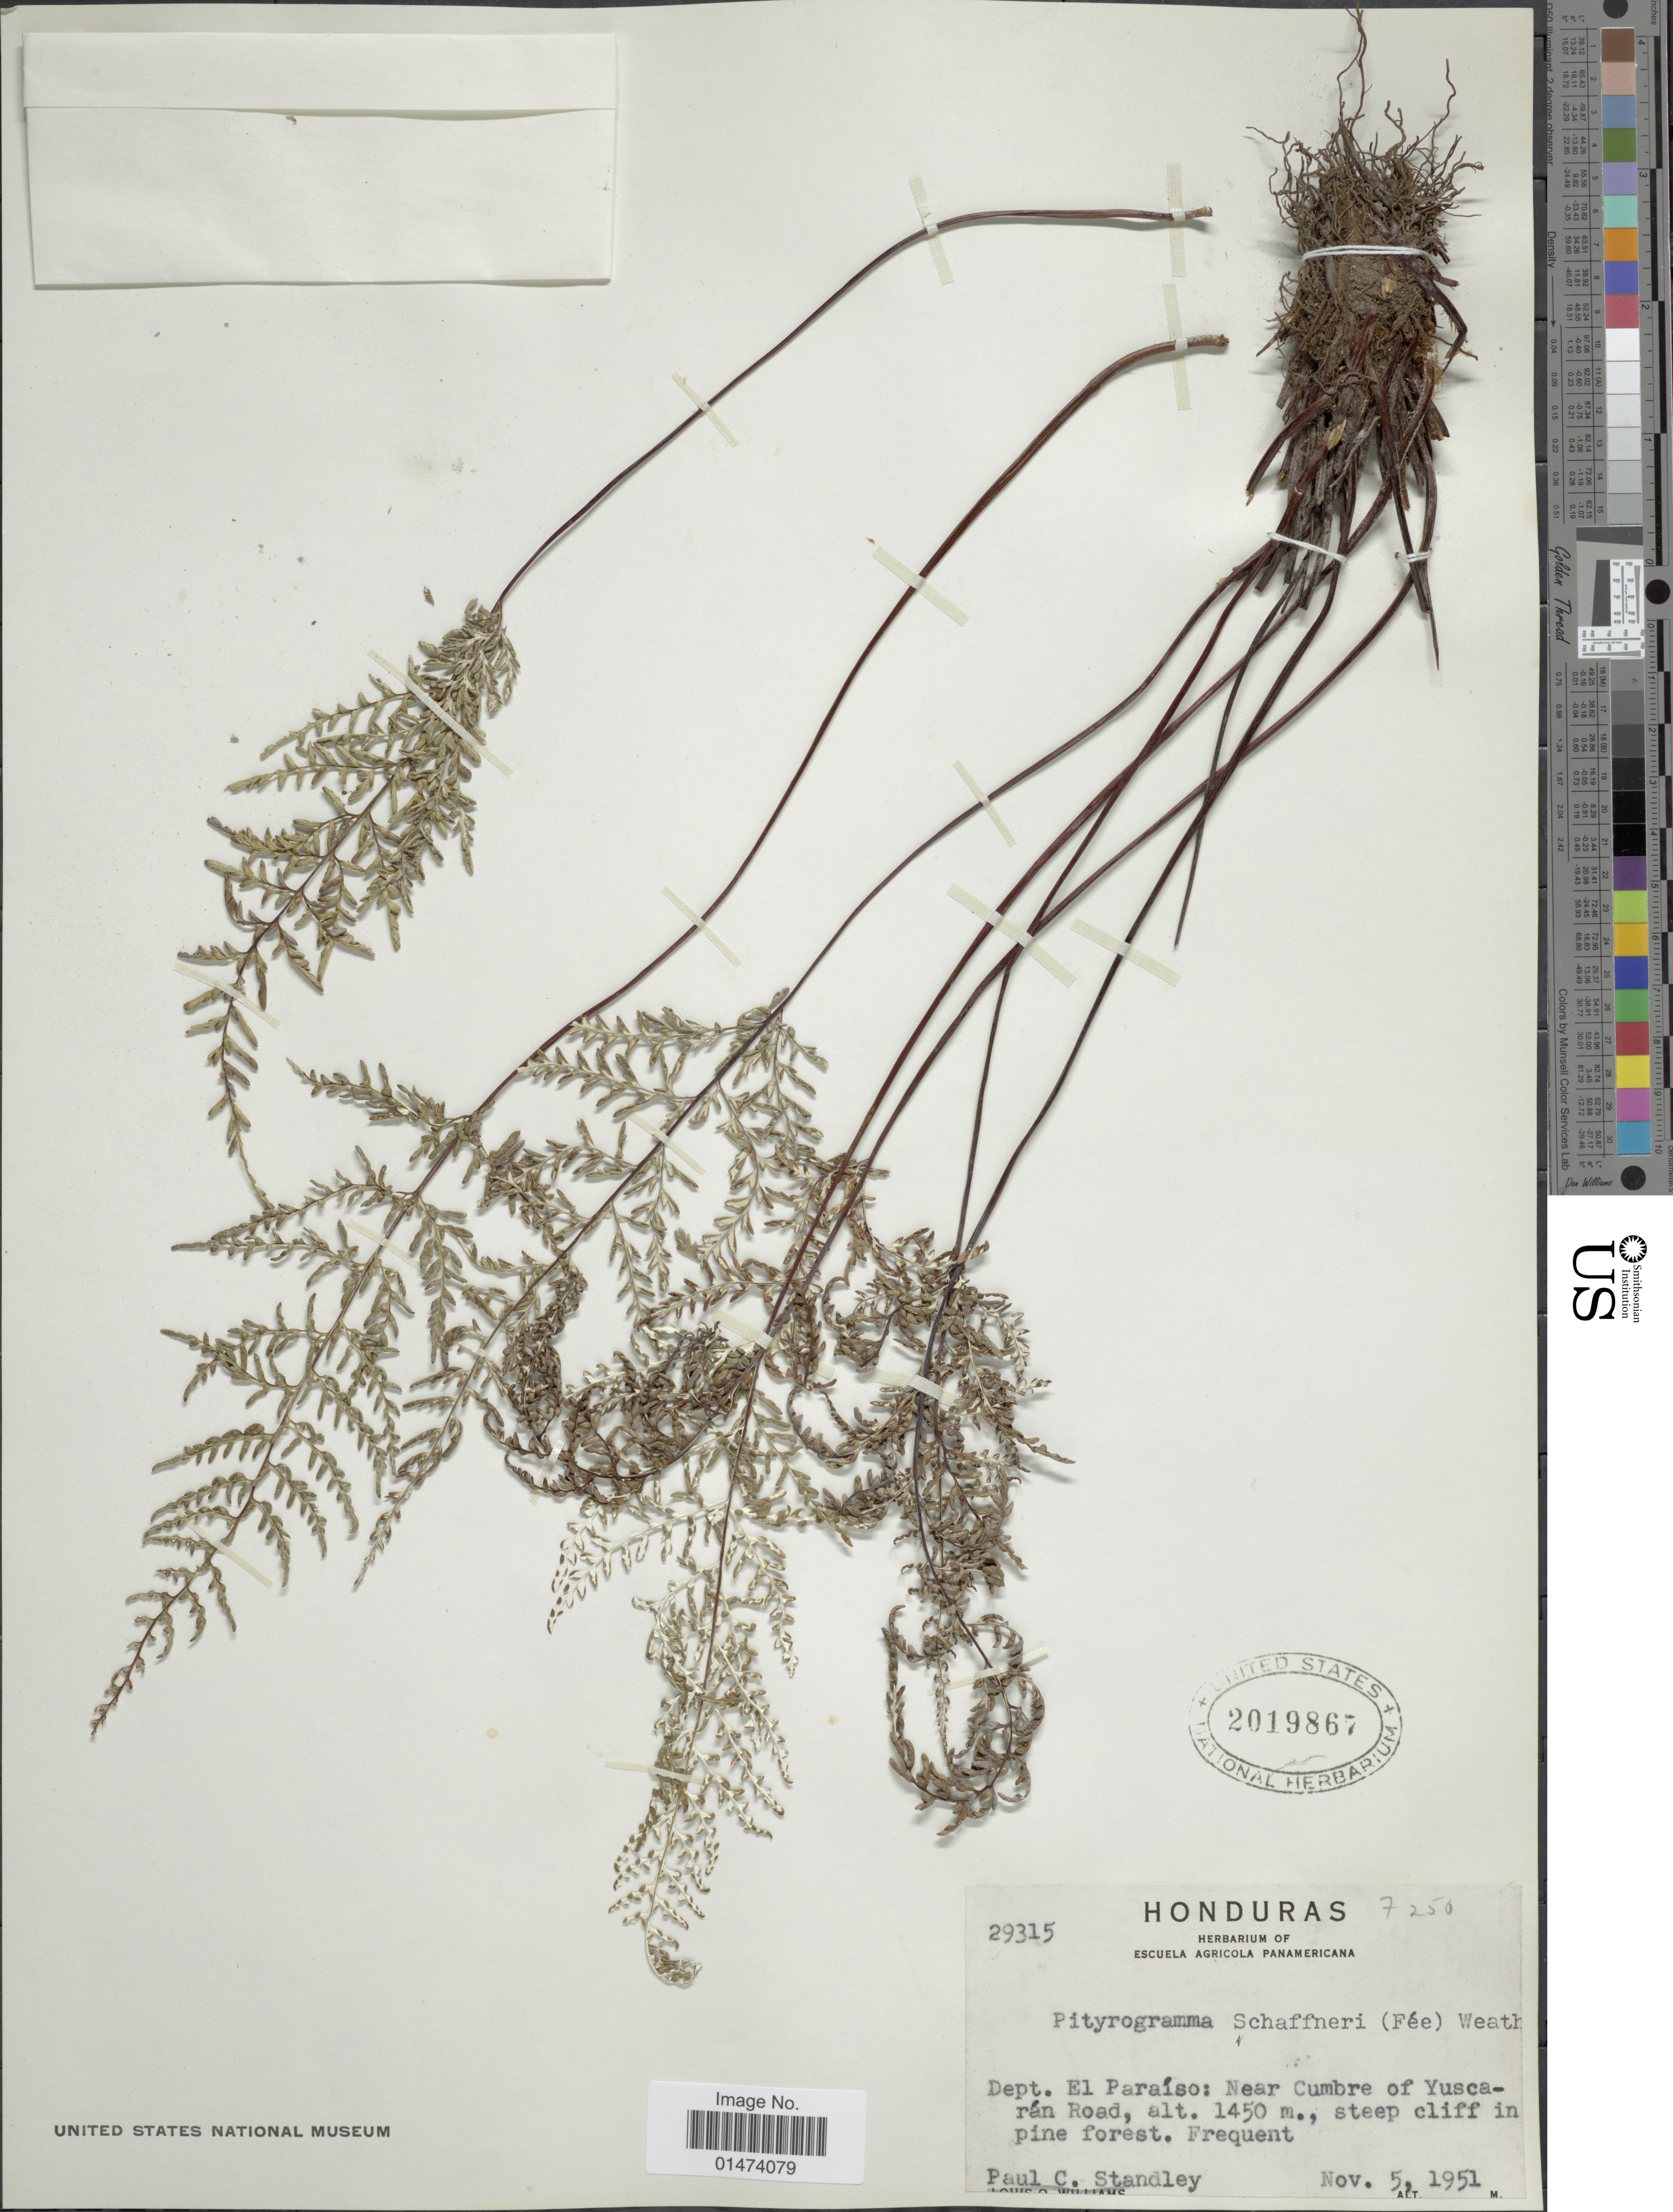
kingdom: Plantae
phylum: Tracheophyta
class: Polypodiopsida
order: Polypodiales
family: Pteridaceae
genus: Pityrogramma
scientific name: Pityrogramma dealbata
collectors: P. C. Standley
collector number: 29315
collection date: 1951-11-05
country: Honduras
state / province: El Paraíso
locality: Near Cumbre of Yuscaran Road, steep cliff in pine forest. Frequent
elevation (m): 1450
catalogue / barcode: US 2019867